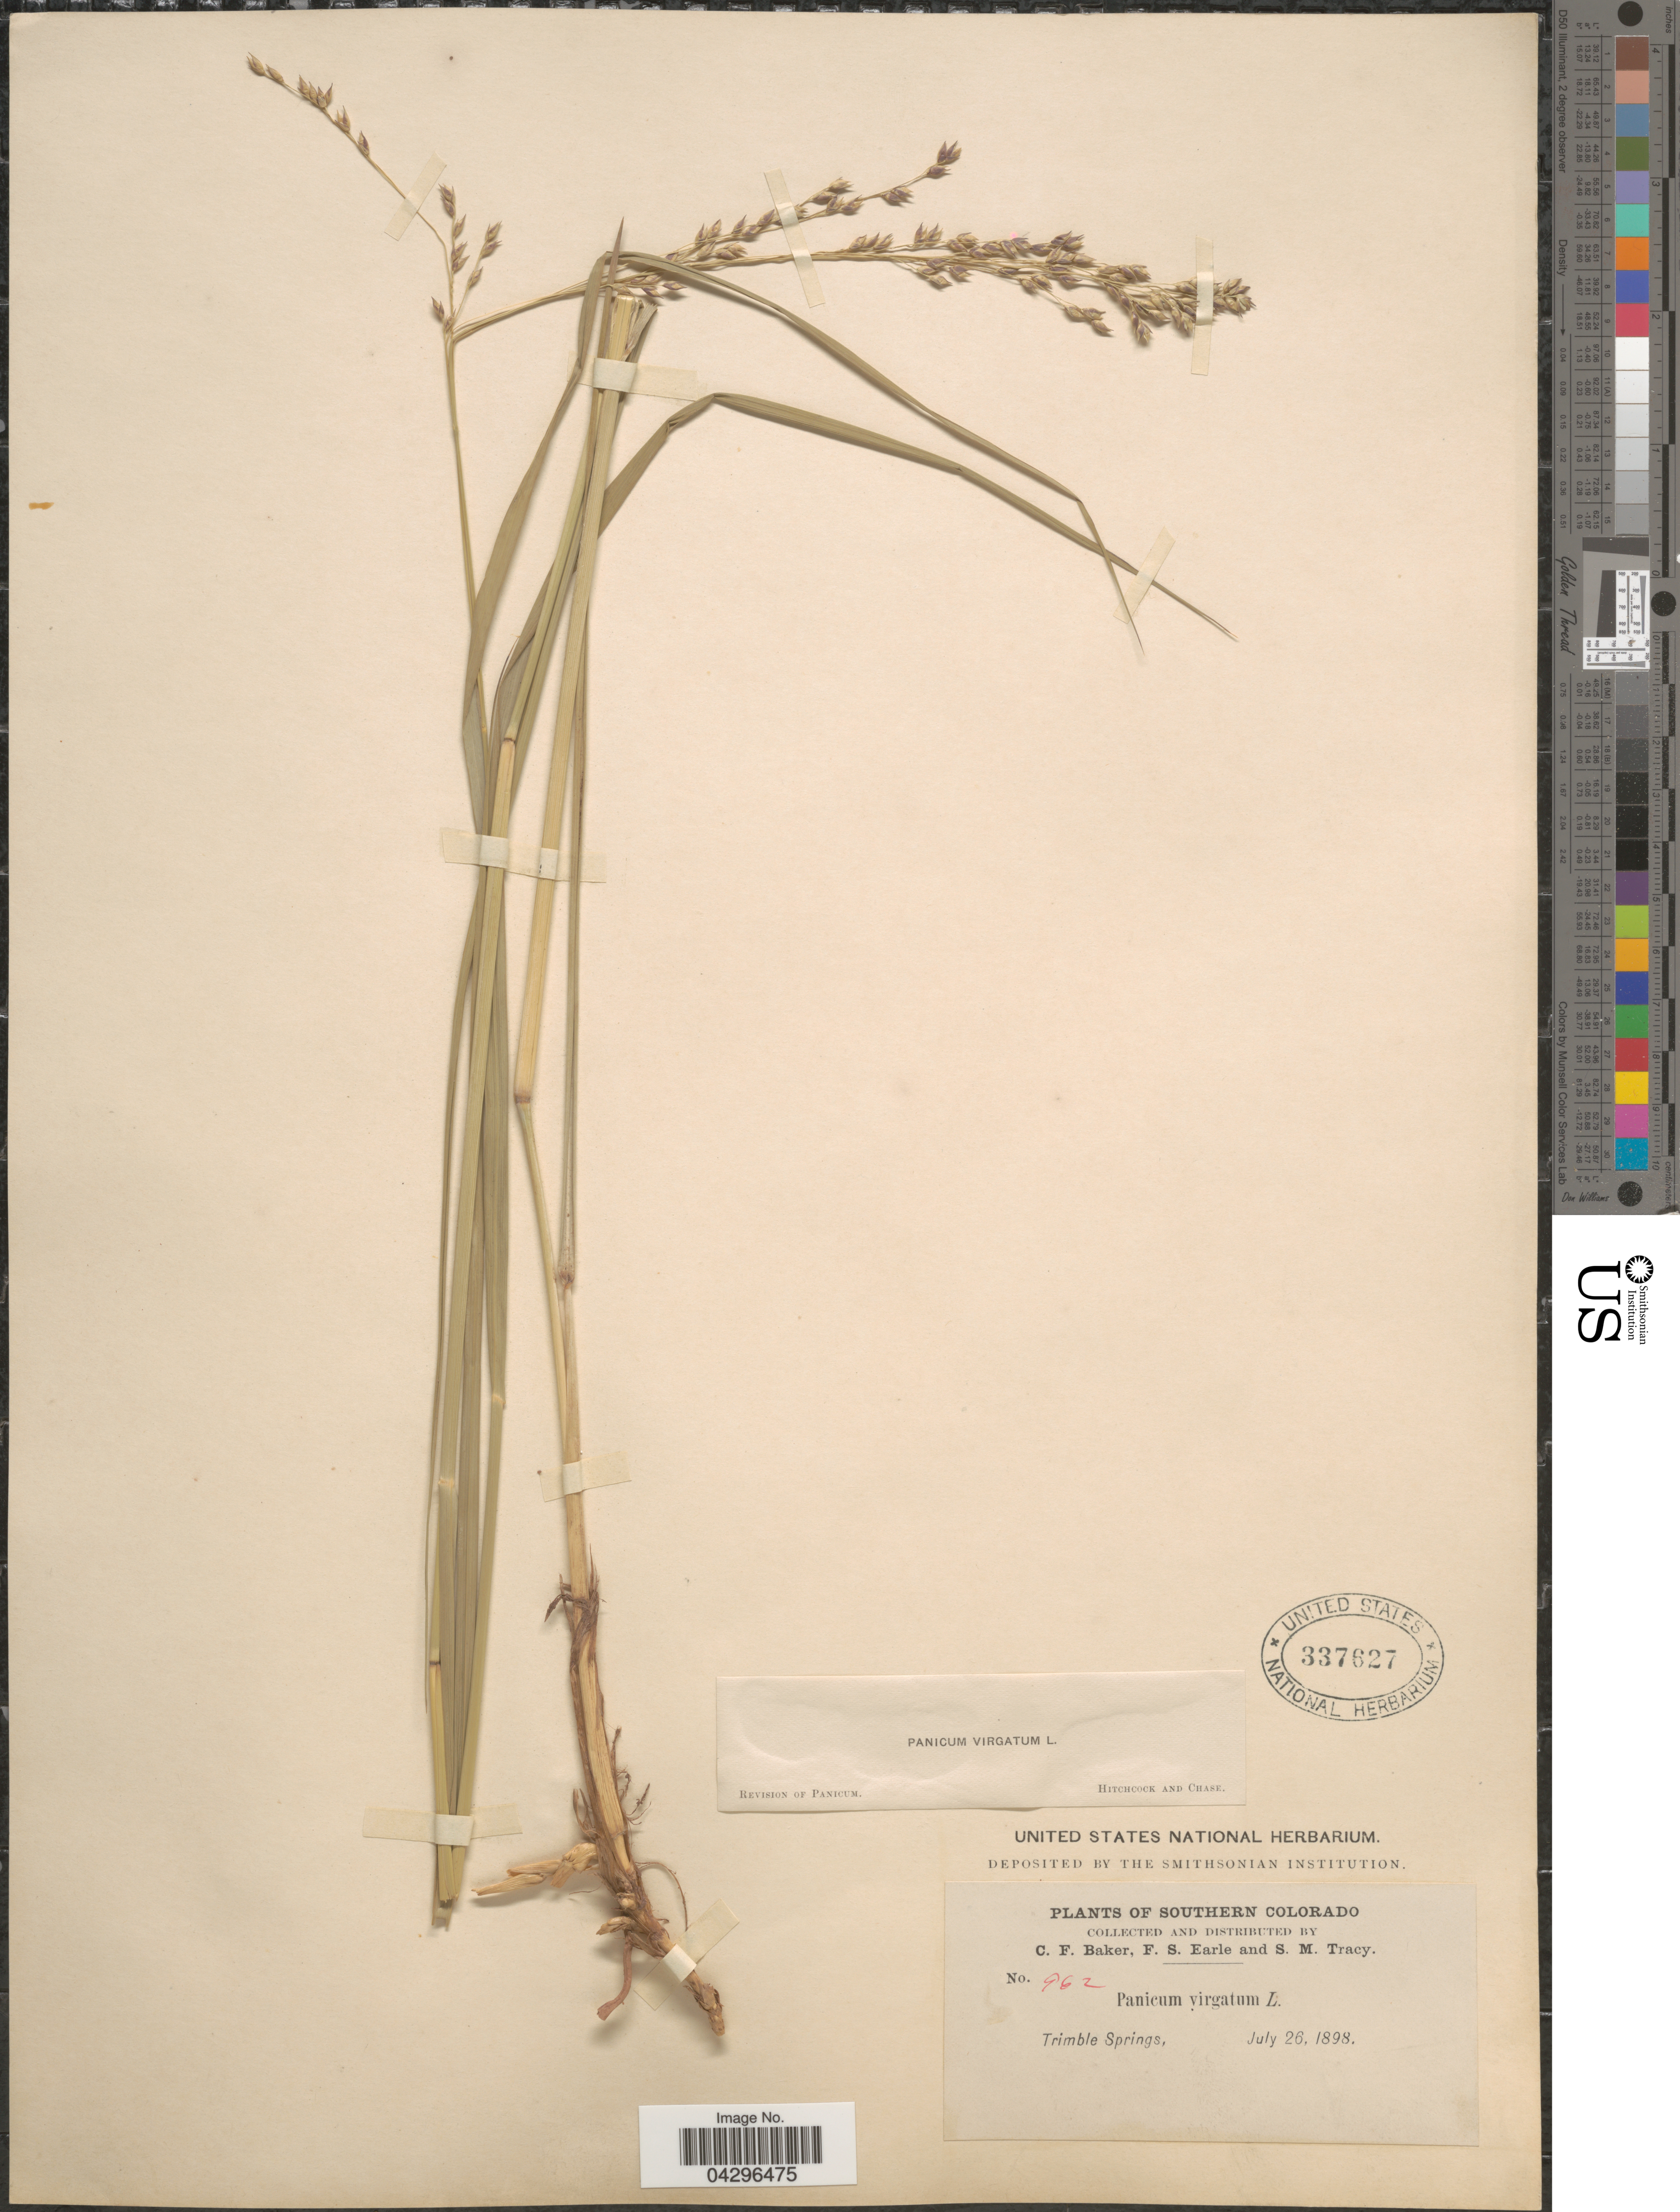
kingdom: Plantae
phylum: Tracheophyta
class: Liliopsida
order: Poales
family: Poaceae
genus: Panicum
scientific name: Panicum virgatum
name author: L.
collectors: C. F. Baker, F. S. Earle & S. M. Tracy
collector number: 962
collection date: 1898-07-26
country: United States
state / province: Colorado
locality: Southern Colorado. Trimble Springs.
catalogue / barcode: US 337627